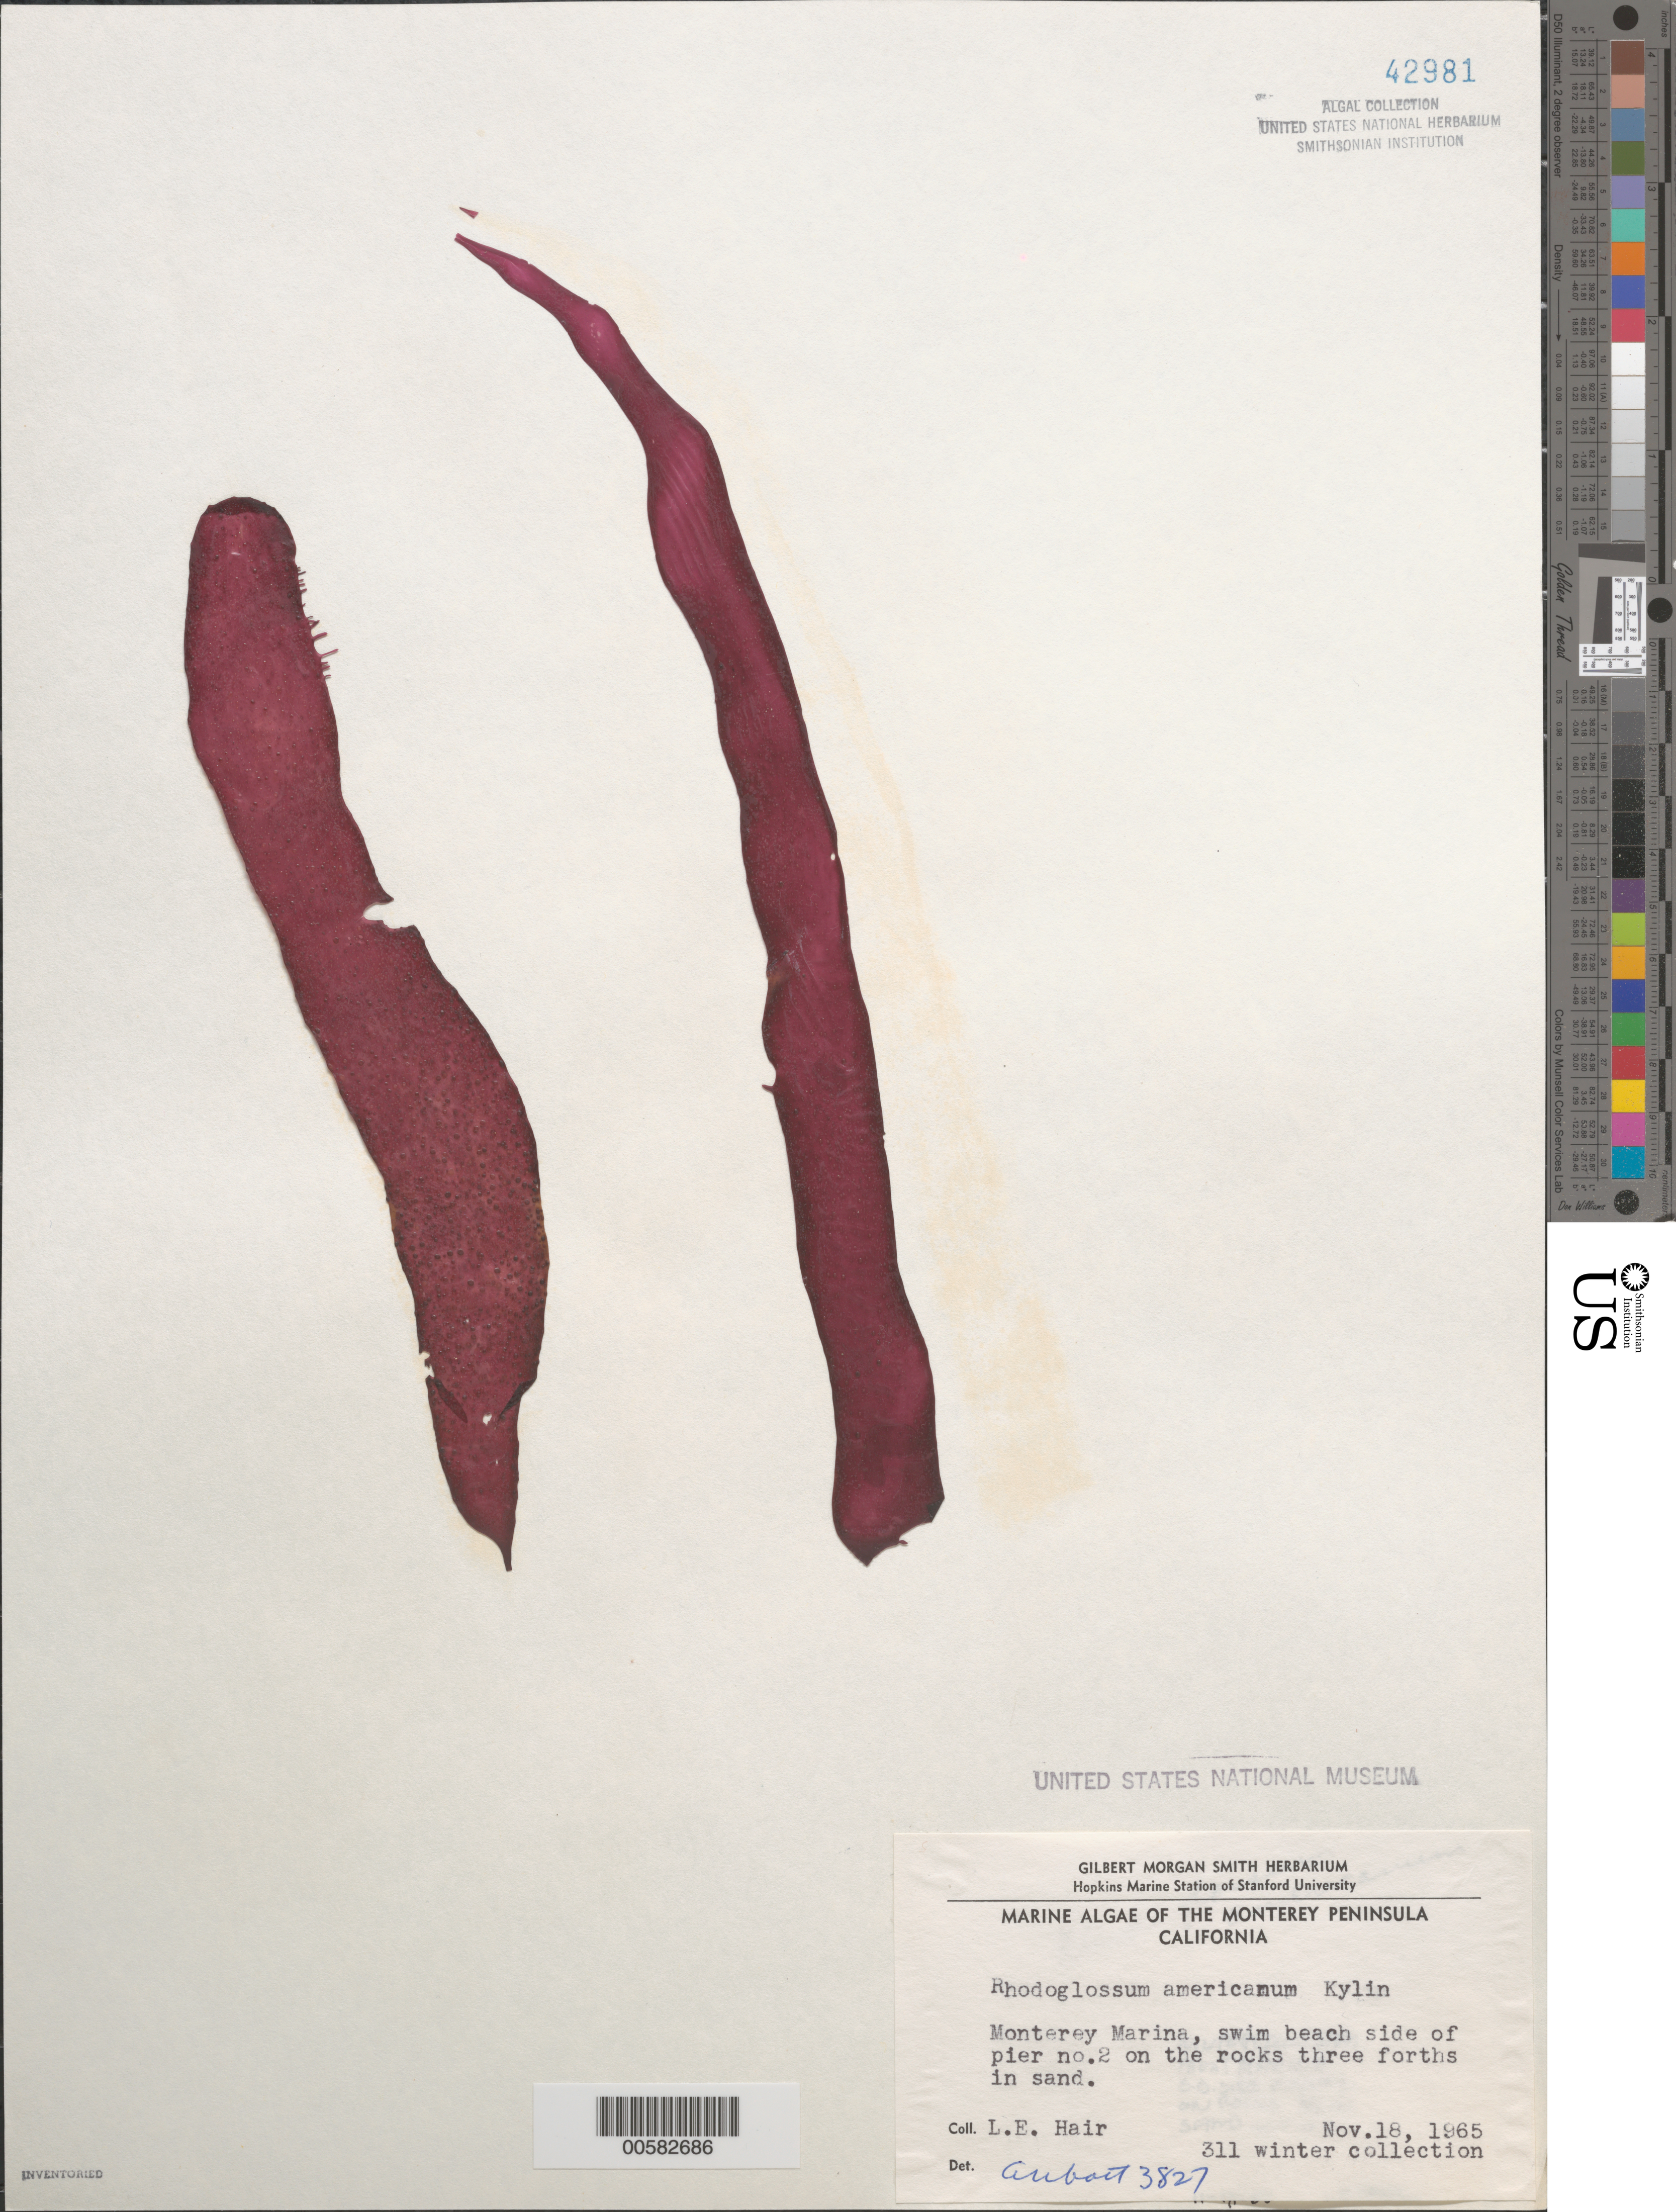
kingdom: Plantae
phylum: Rhodophyta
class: Florideophyceae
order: Gigartinales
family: Gigartinaceae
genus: Mazzaella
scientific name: Mazzaella californica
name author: (J. Agardh) G. De Toni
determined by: Algae name updating Project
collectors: L. Hair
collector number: LEH 311 & IAA 3827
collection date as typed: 18 Nov 1965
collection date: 1965-11-18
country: United States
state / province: California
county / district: Monterey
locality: Monterey, Monterey Marina, Pier Two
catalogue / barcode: US 42981